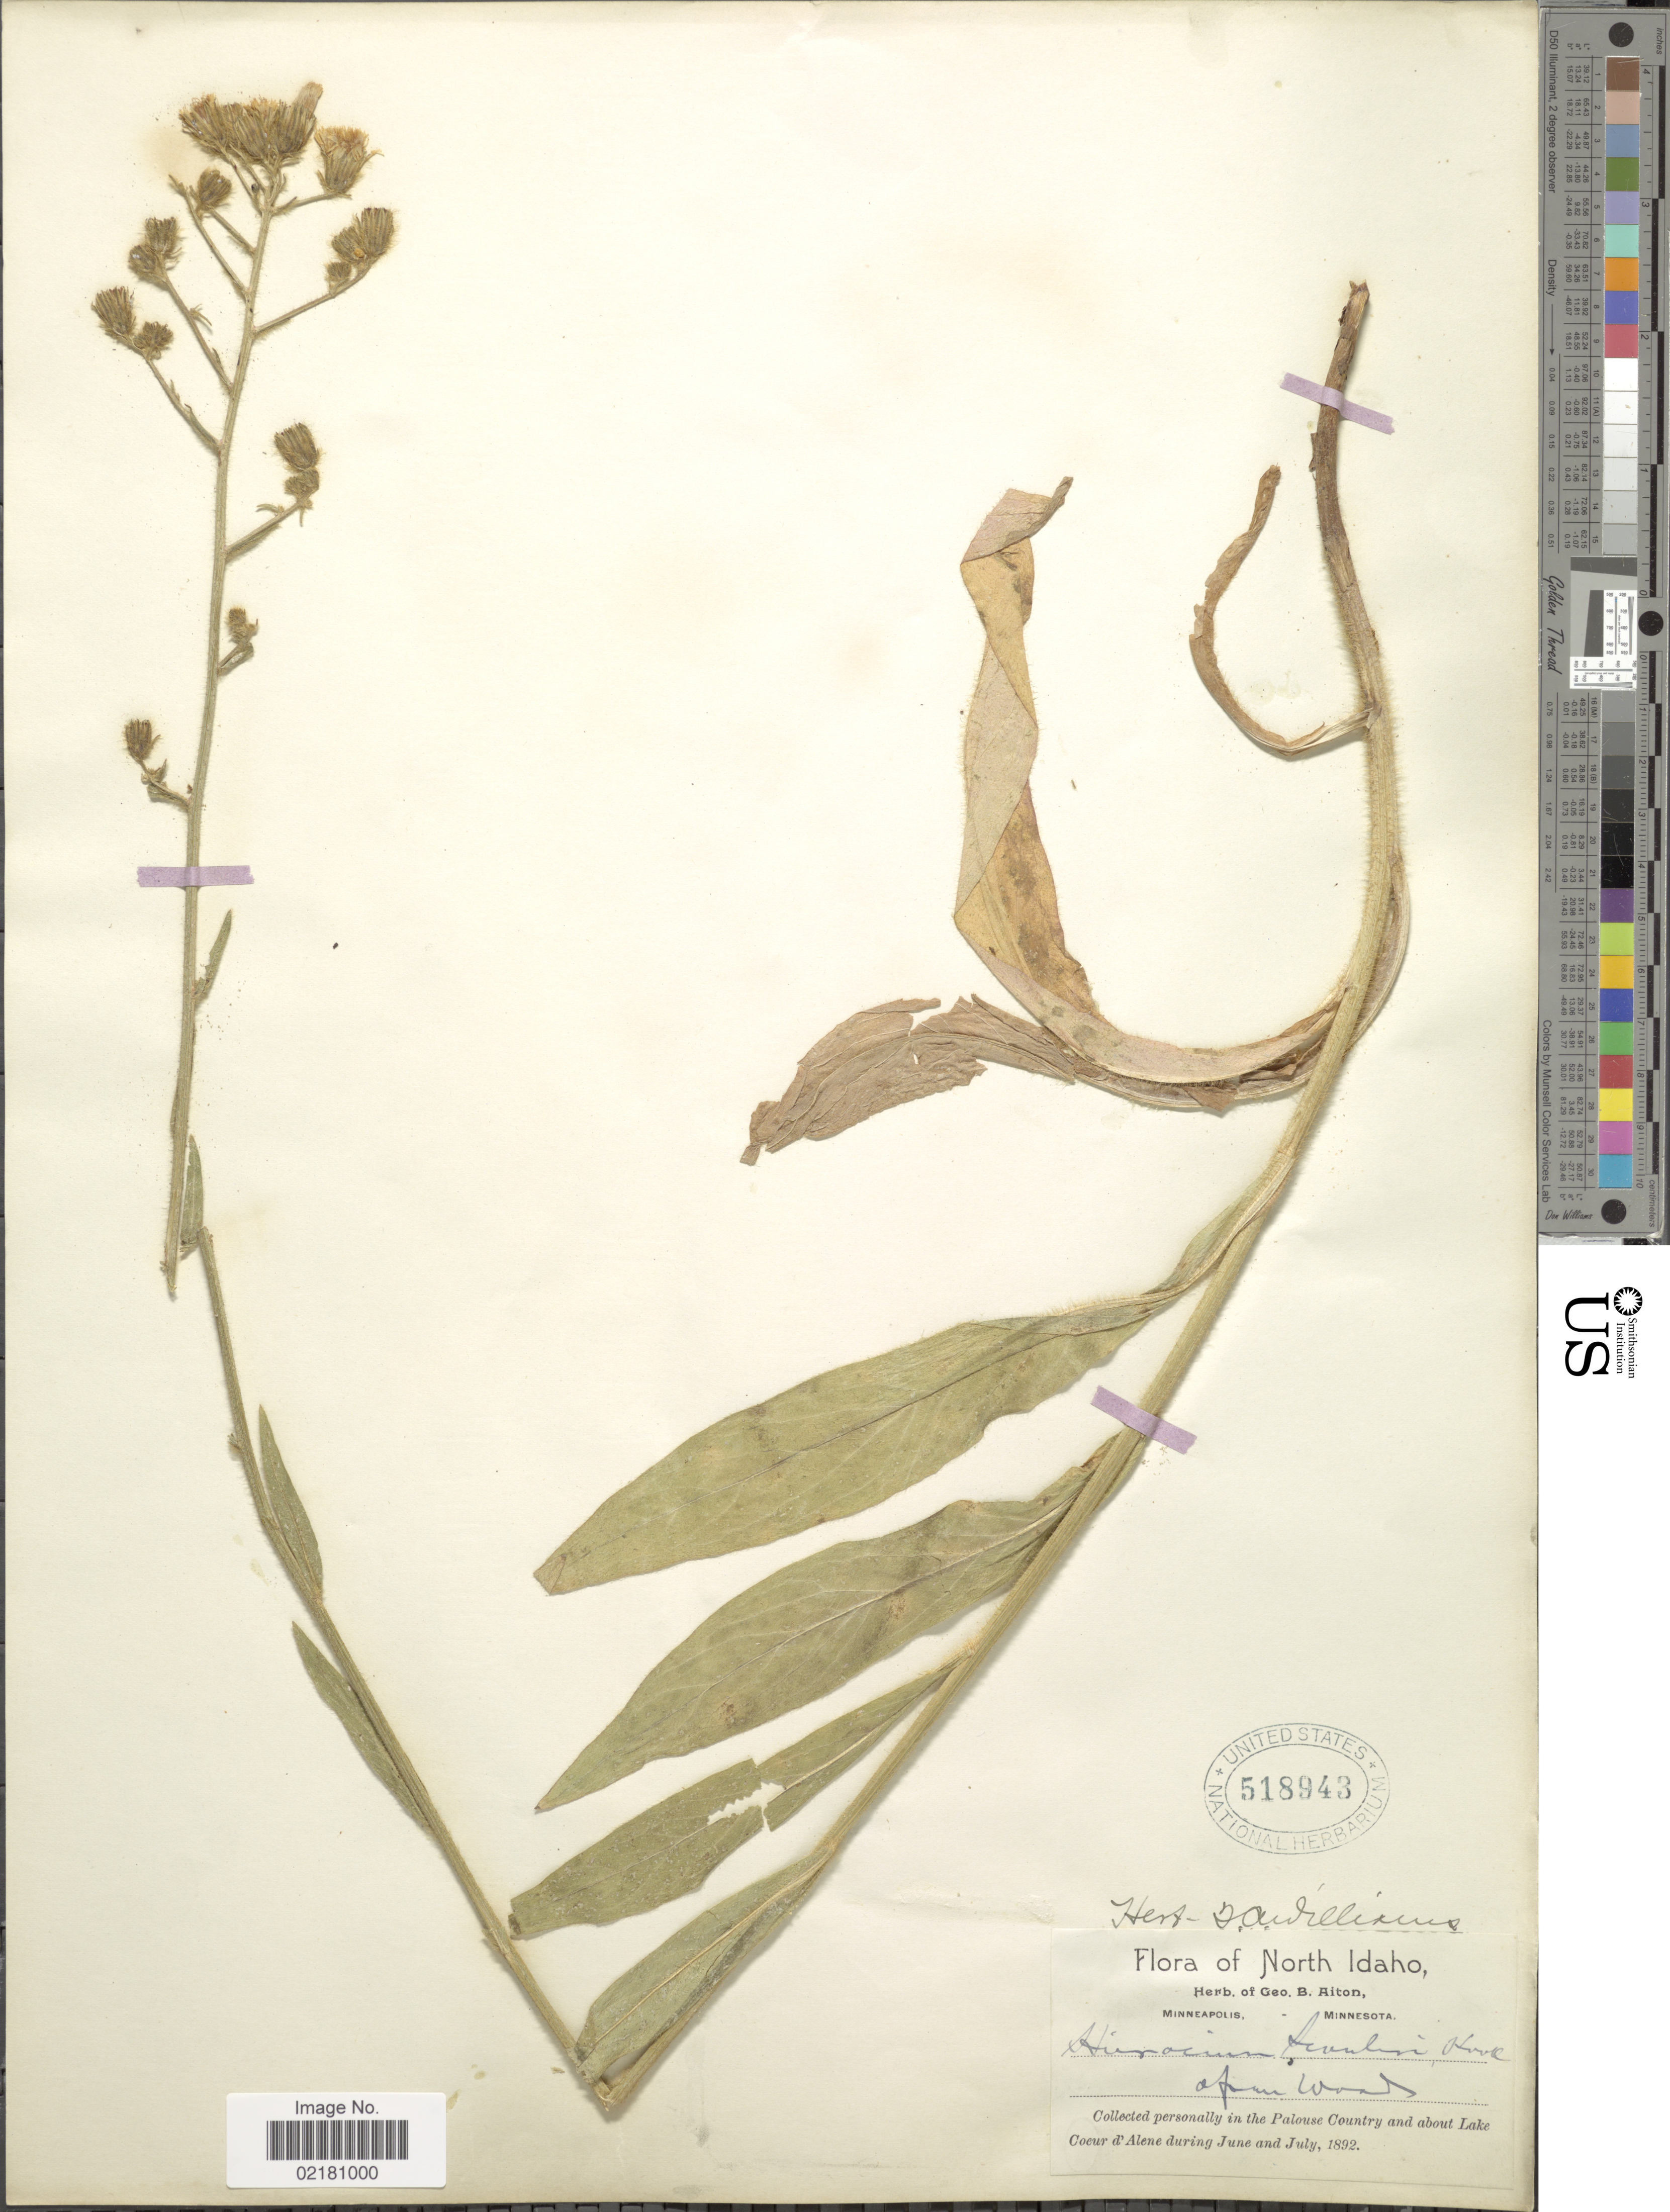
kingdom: Plantae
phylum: Tracheophyta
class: Magnoliopsida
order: Asterales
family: Asteraceae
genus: Hieracium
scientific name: Hieracium scouleri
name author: Hook.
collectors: ex herb. Geo. B. Aiton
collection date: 1892-06/1892-07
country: United States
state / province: Idaho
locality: North Idaho. The Palouse Country and about Lake Coeur dÁlene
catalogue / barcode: US 518943